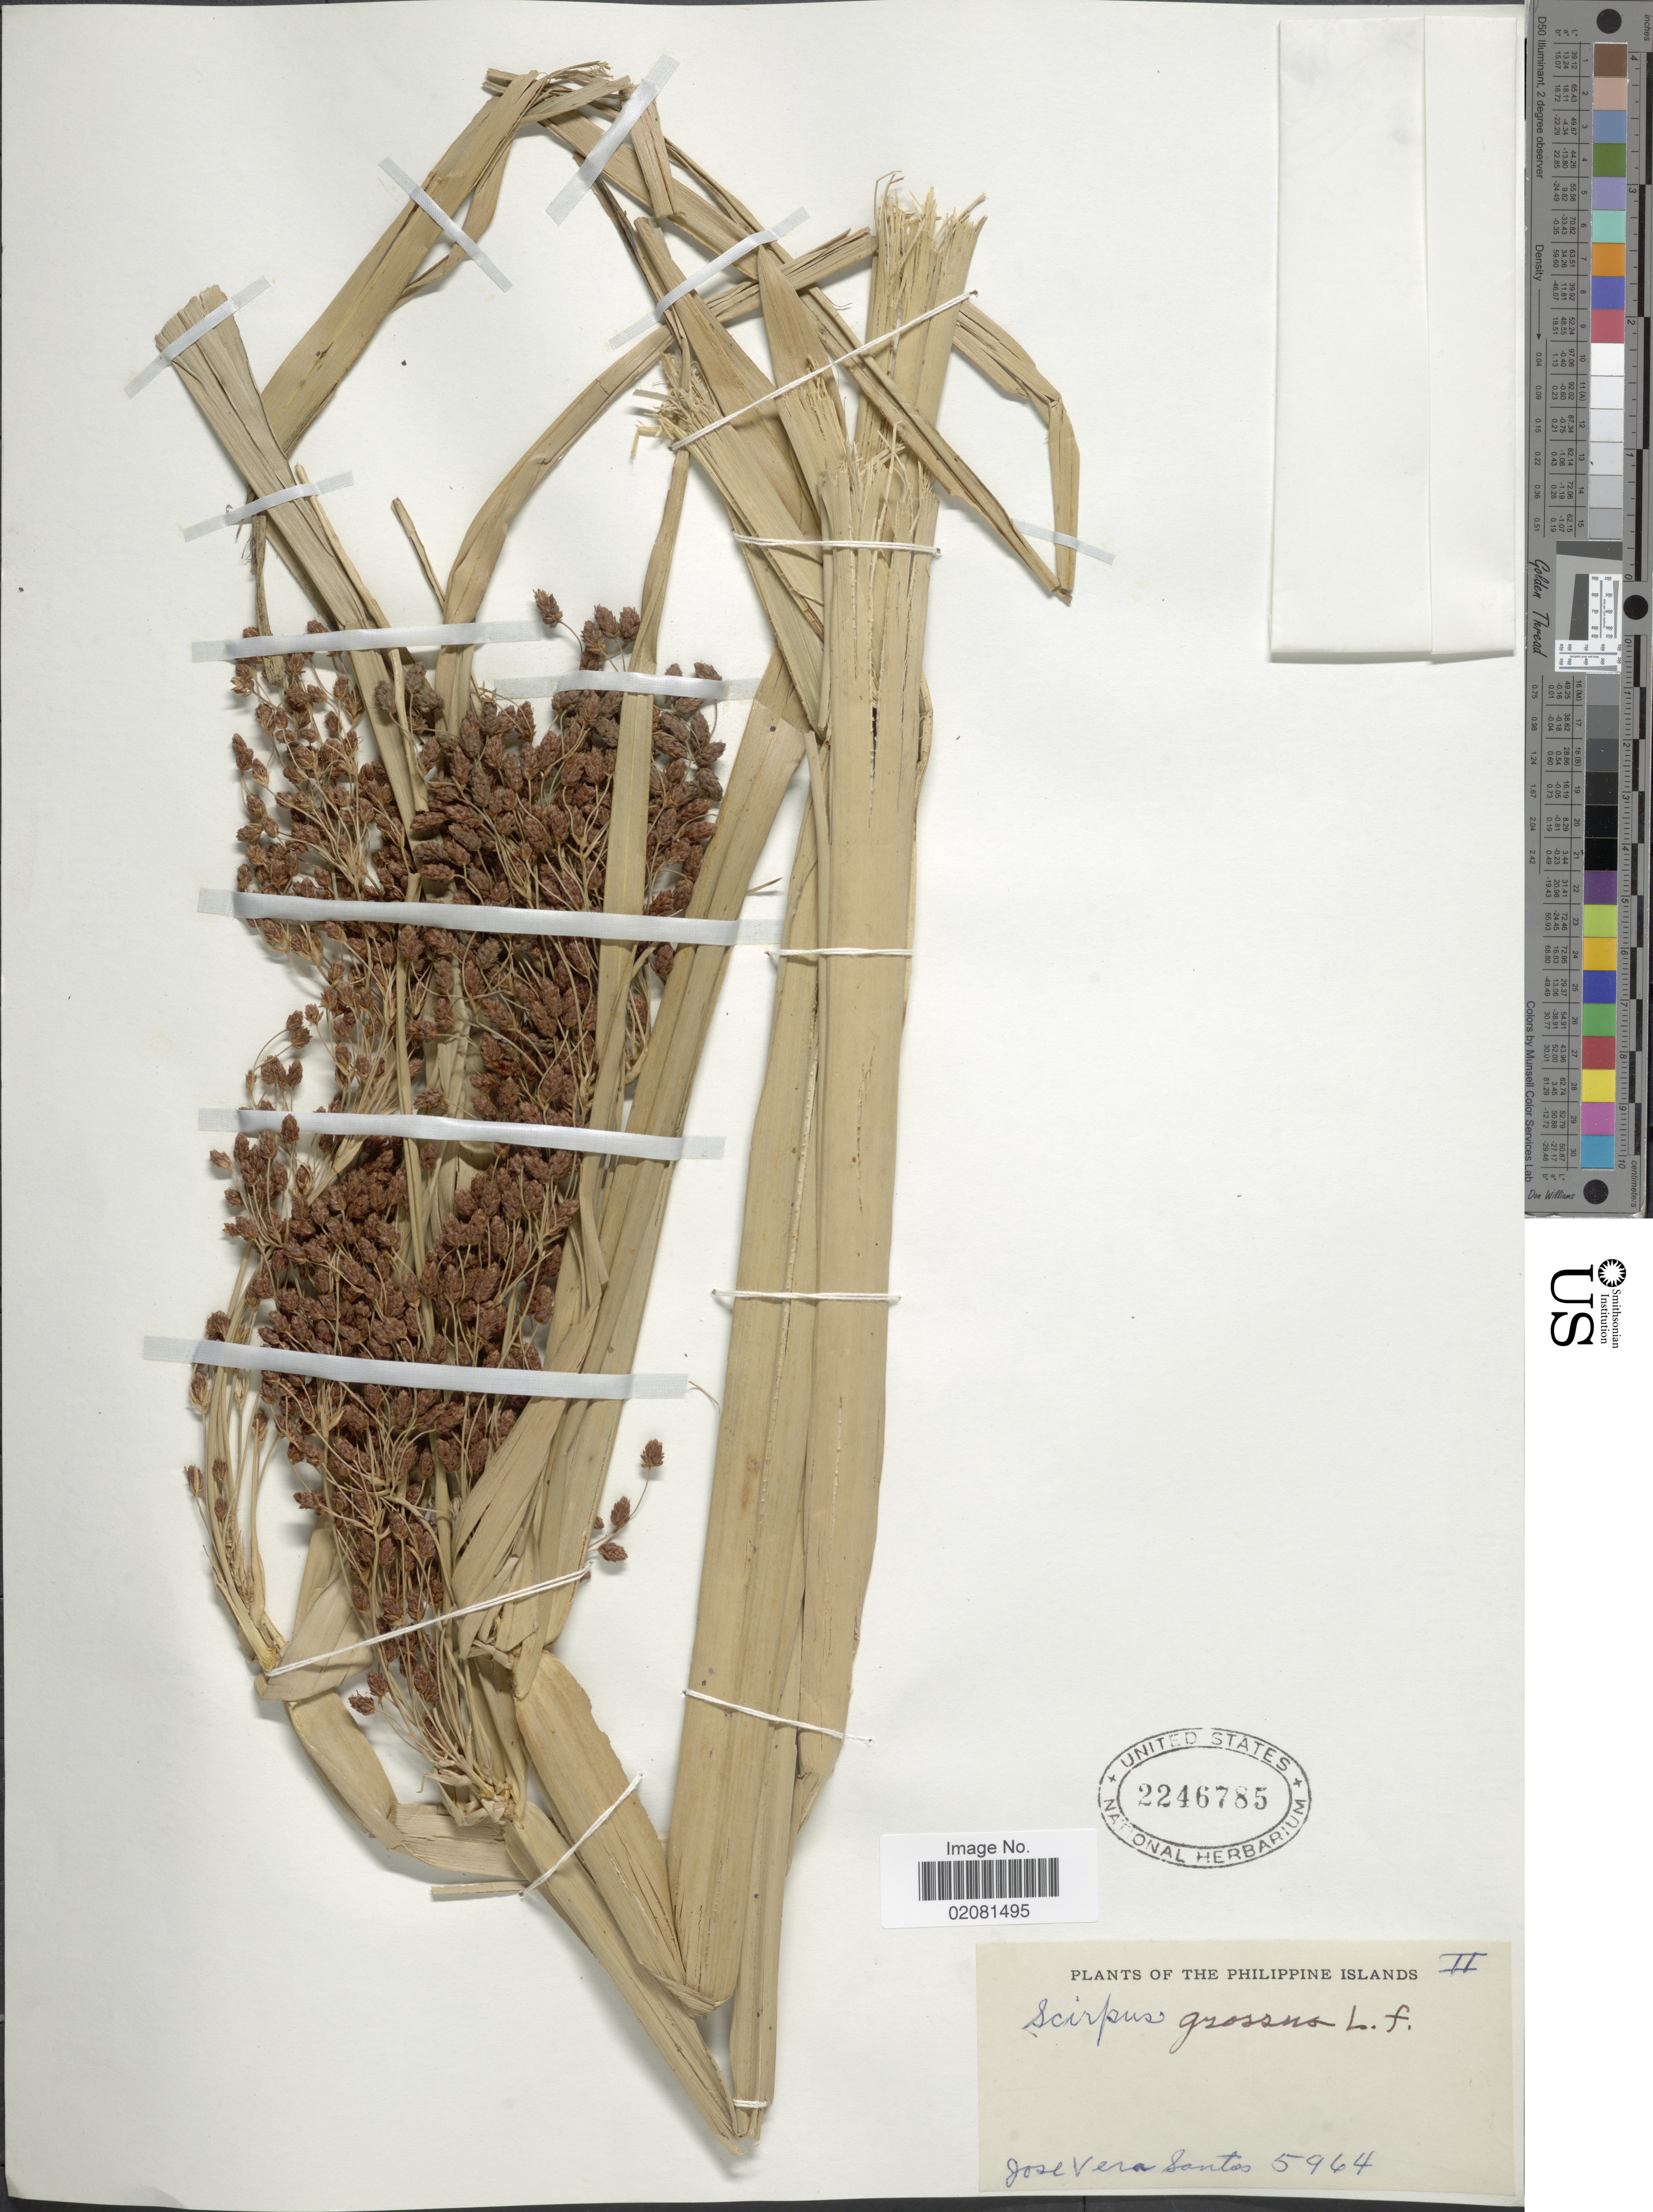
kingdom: Plantae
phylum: Tracheophyta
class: Liliopsida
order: Poales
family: Cyperaceae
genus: Actinoscirpus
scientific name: Actinoscirpus grossus var. grossus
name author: (L. f.) Goetgh. & D.A. Simpson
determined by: Strong, M. T., (US), Smithsonian Institution - National Museum of Natural History (UNITED STATES)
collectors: J. V. Santos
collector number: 5964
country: Philippines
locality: Philippine Islands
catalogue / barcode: US 2246785